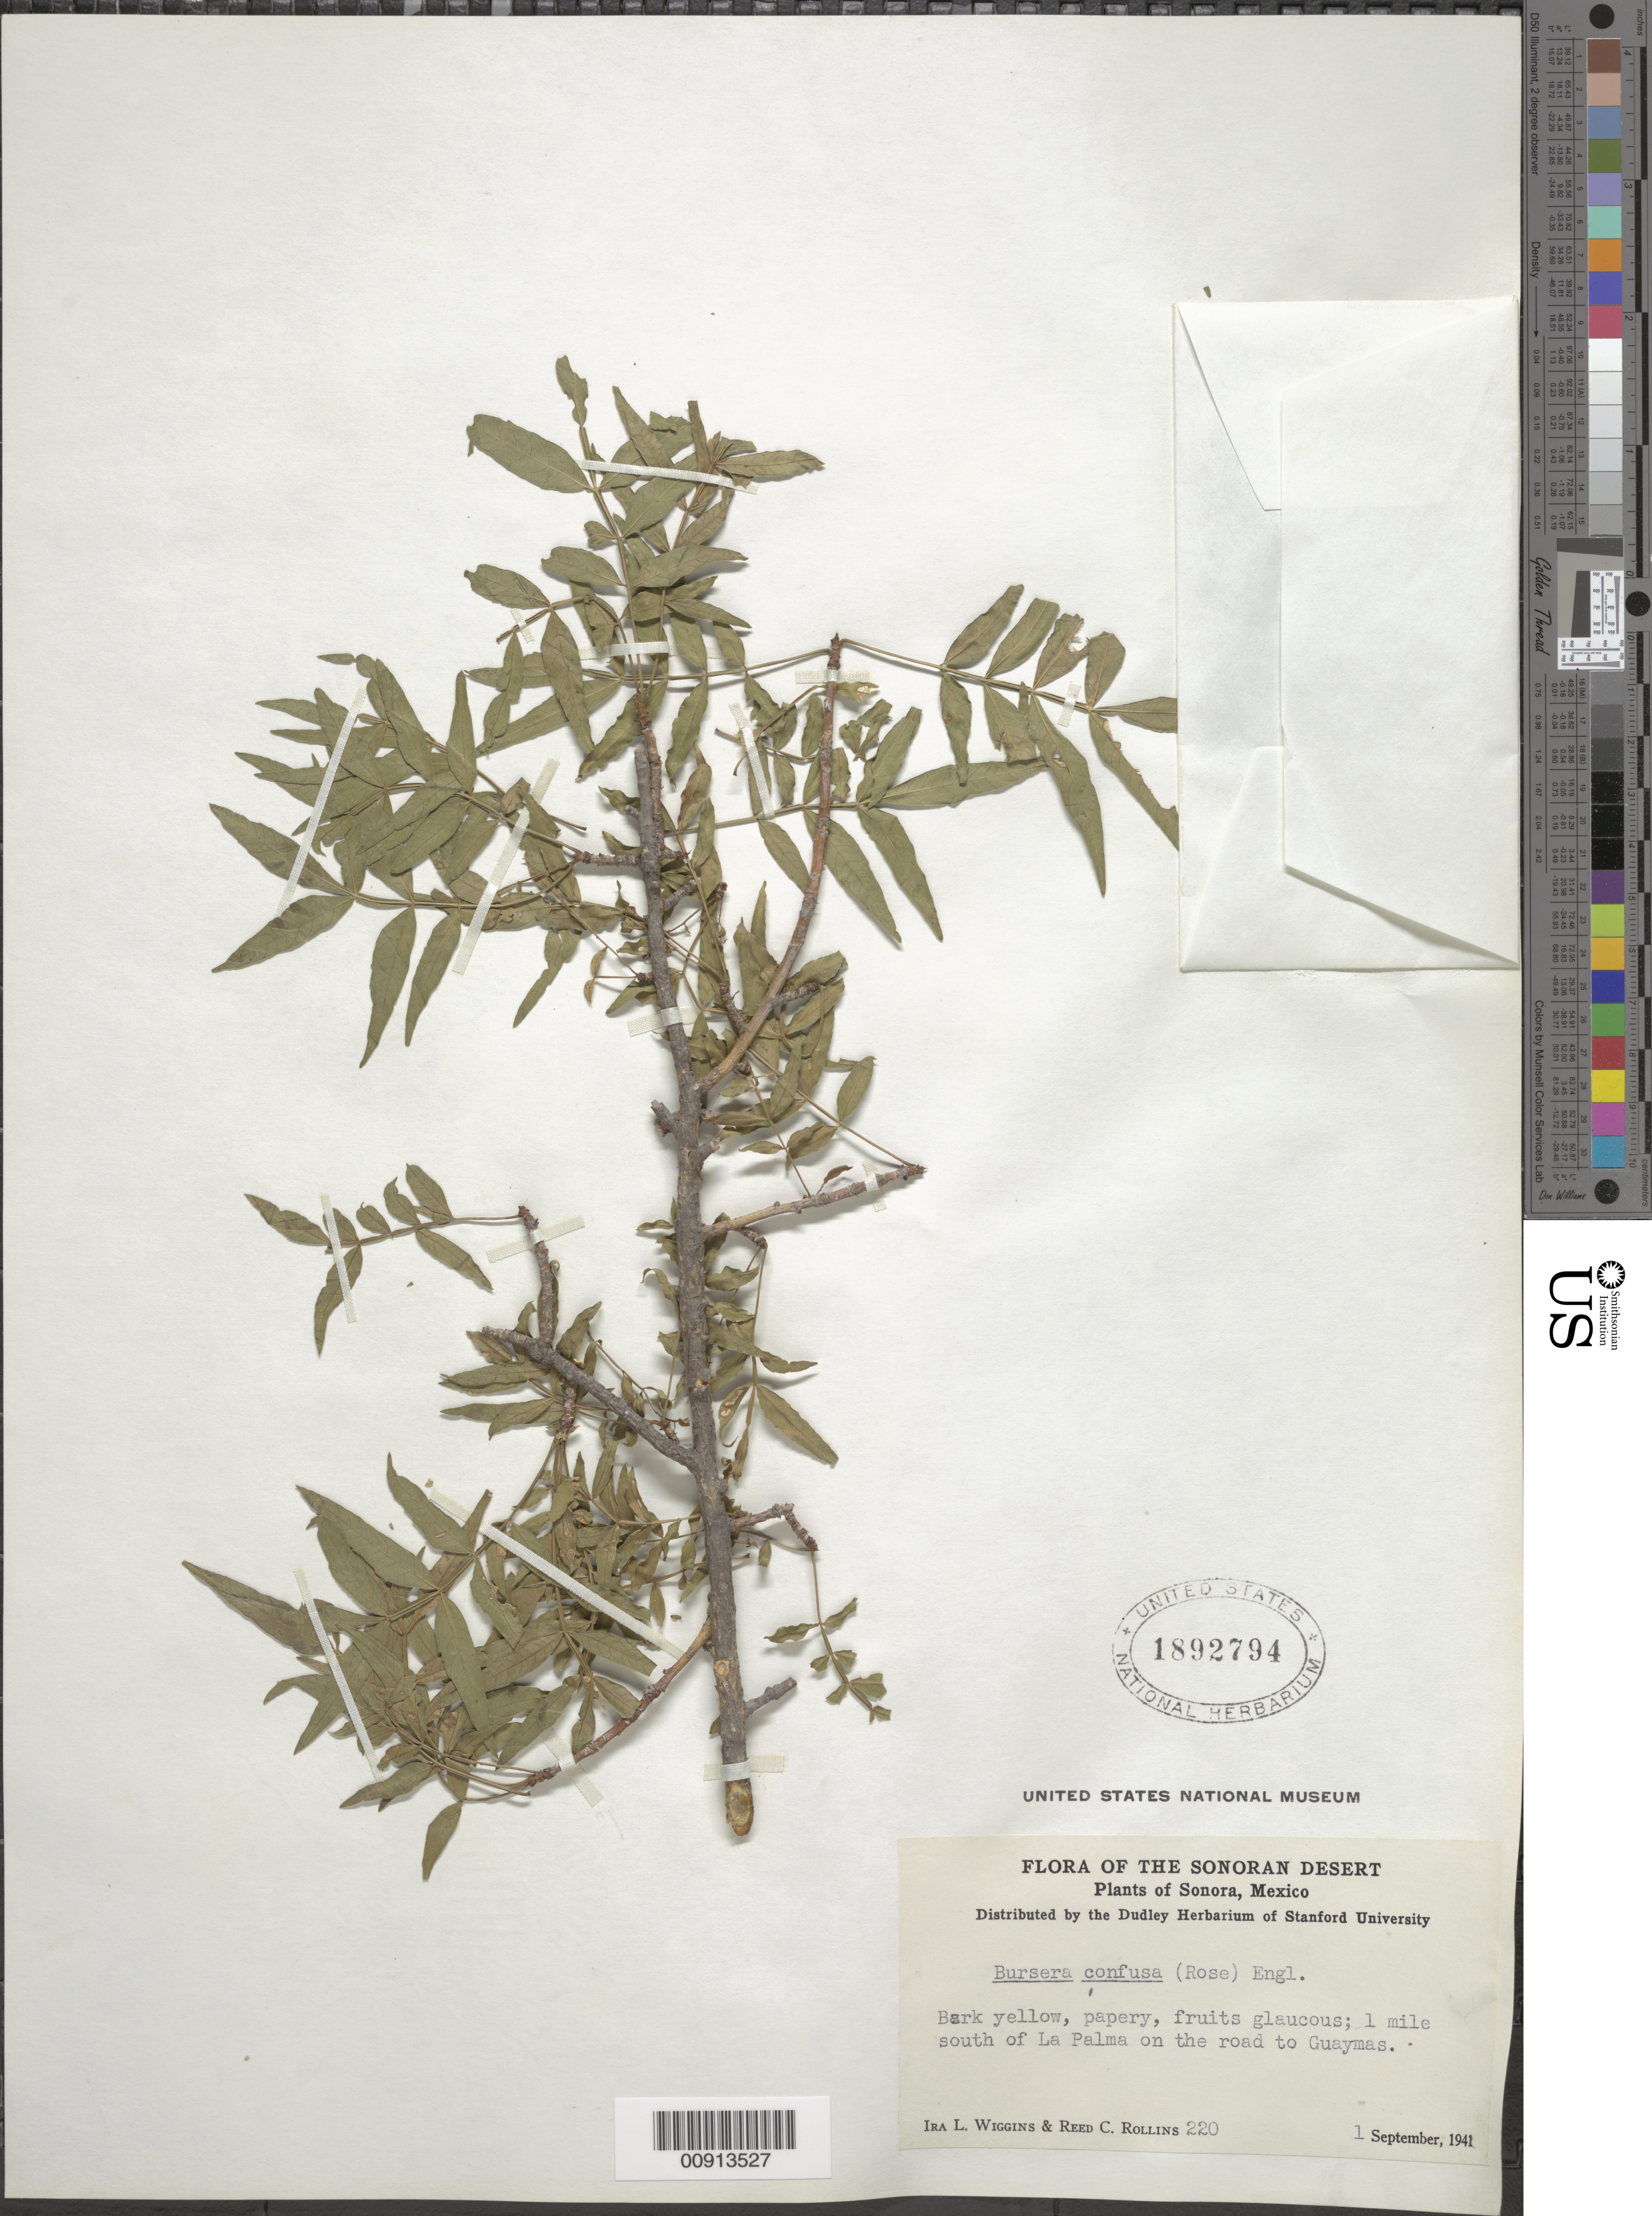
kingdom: Plantae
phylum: Tracheophyta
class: Magnoliopsida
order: Sapindales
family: Burseraceae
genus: Bursera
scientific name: Bursera fagaroides var. elongata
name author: (Kunth) Engl.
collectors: I. L. Wiggins & R. C. Rollins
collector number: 220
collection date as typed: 01 Sep 1941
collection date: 1941-09-01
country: Mexico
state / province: Sonora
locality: Sonora: 1 mile south of La Palma on the road to Guaymas.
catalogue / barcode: US 1892794